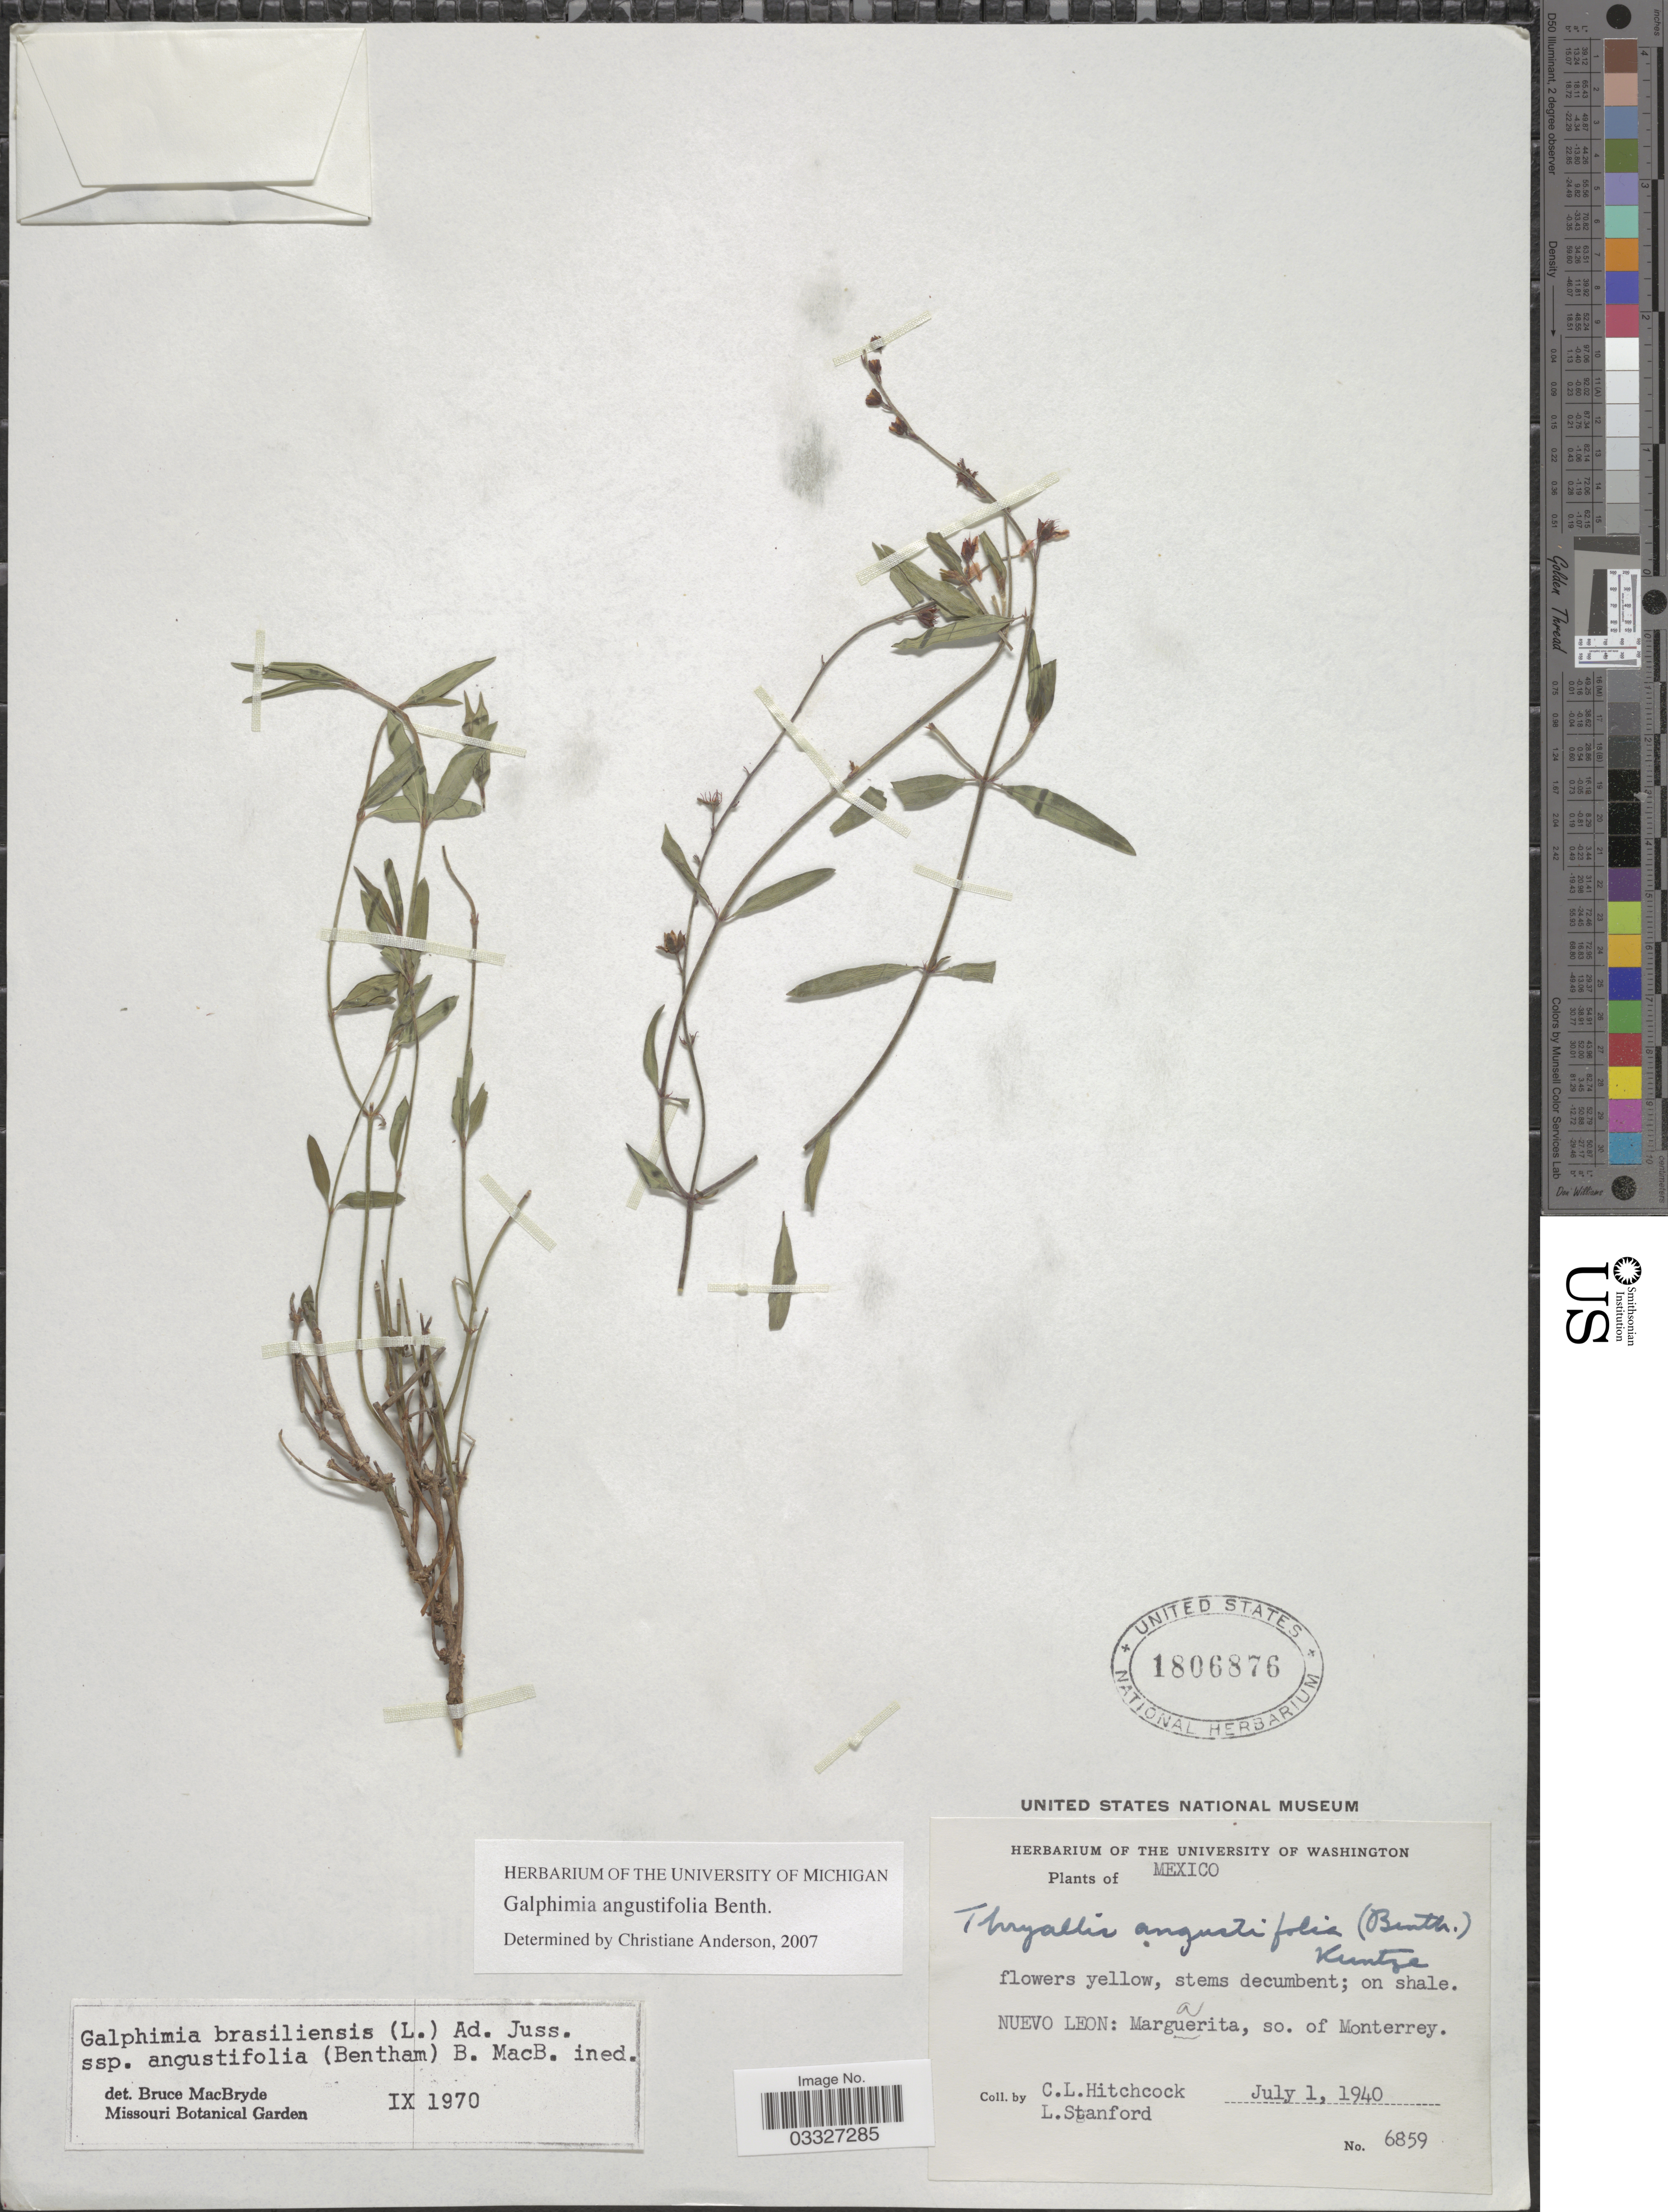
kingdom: Plantae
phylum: Tracheophyta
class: Magnoliopsida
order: Malpighiales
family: Malpighiaceae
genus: Galphimia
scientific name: Galphimia angustifolia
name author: Benth.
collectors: C. L. Hitchcock & L. R. Stanford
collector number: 6859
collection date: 1940-07-01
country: Mexico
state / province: Nuevo León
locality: Margarita, so. of Monterrey.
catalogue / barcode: US 1806876